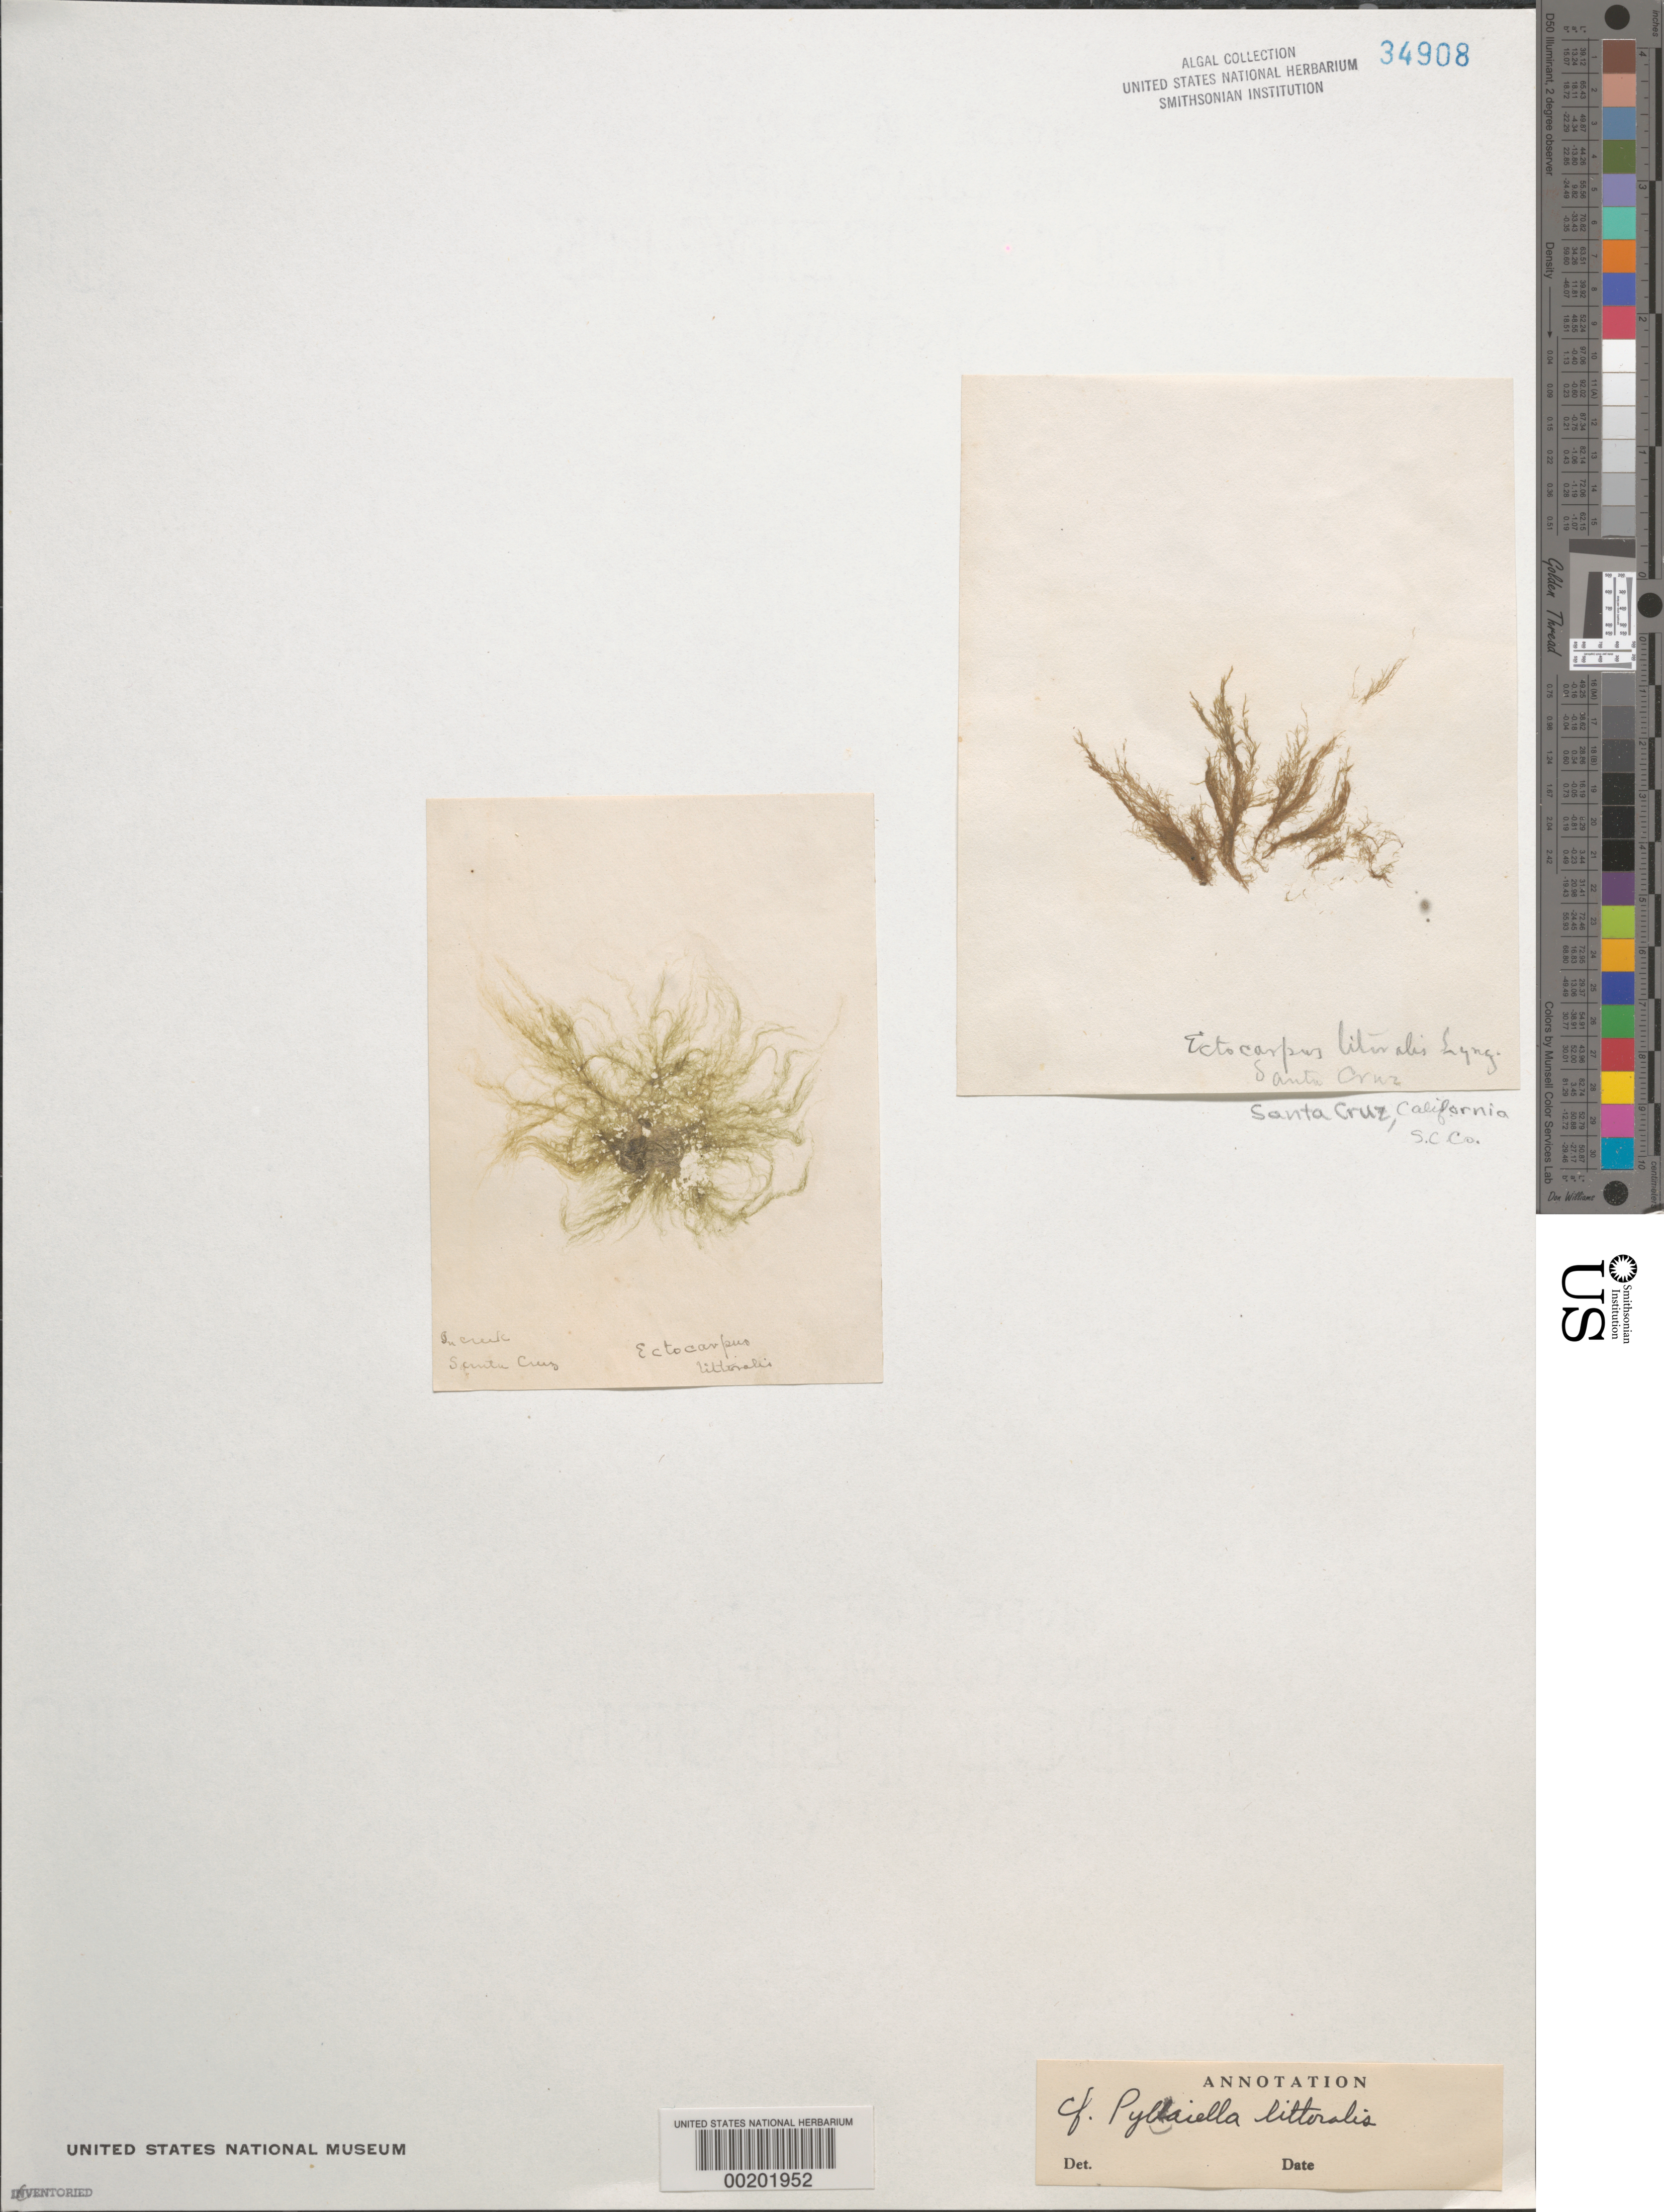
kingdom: Chromista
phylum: Ochrophyta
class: Phaeophyceae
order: Ectocarpales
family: Acinetosporaceae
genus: Pylaiella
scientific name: Pylaiella litoralis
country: United States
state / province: California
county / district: Santa Cruz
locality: Santa Cruz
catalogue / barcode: US 34908